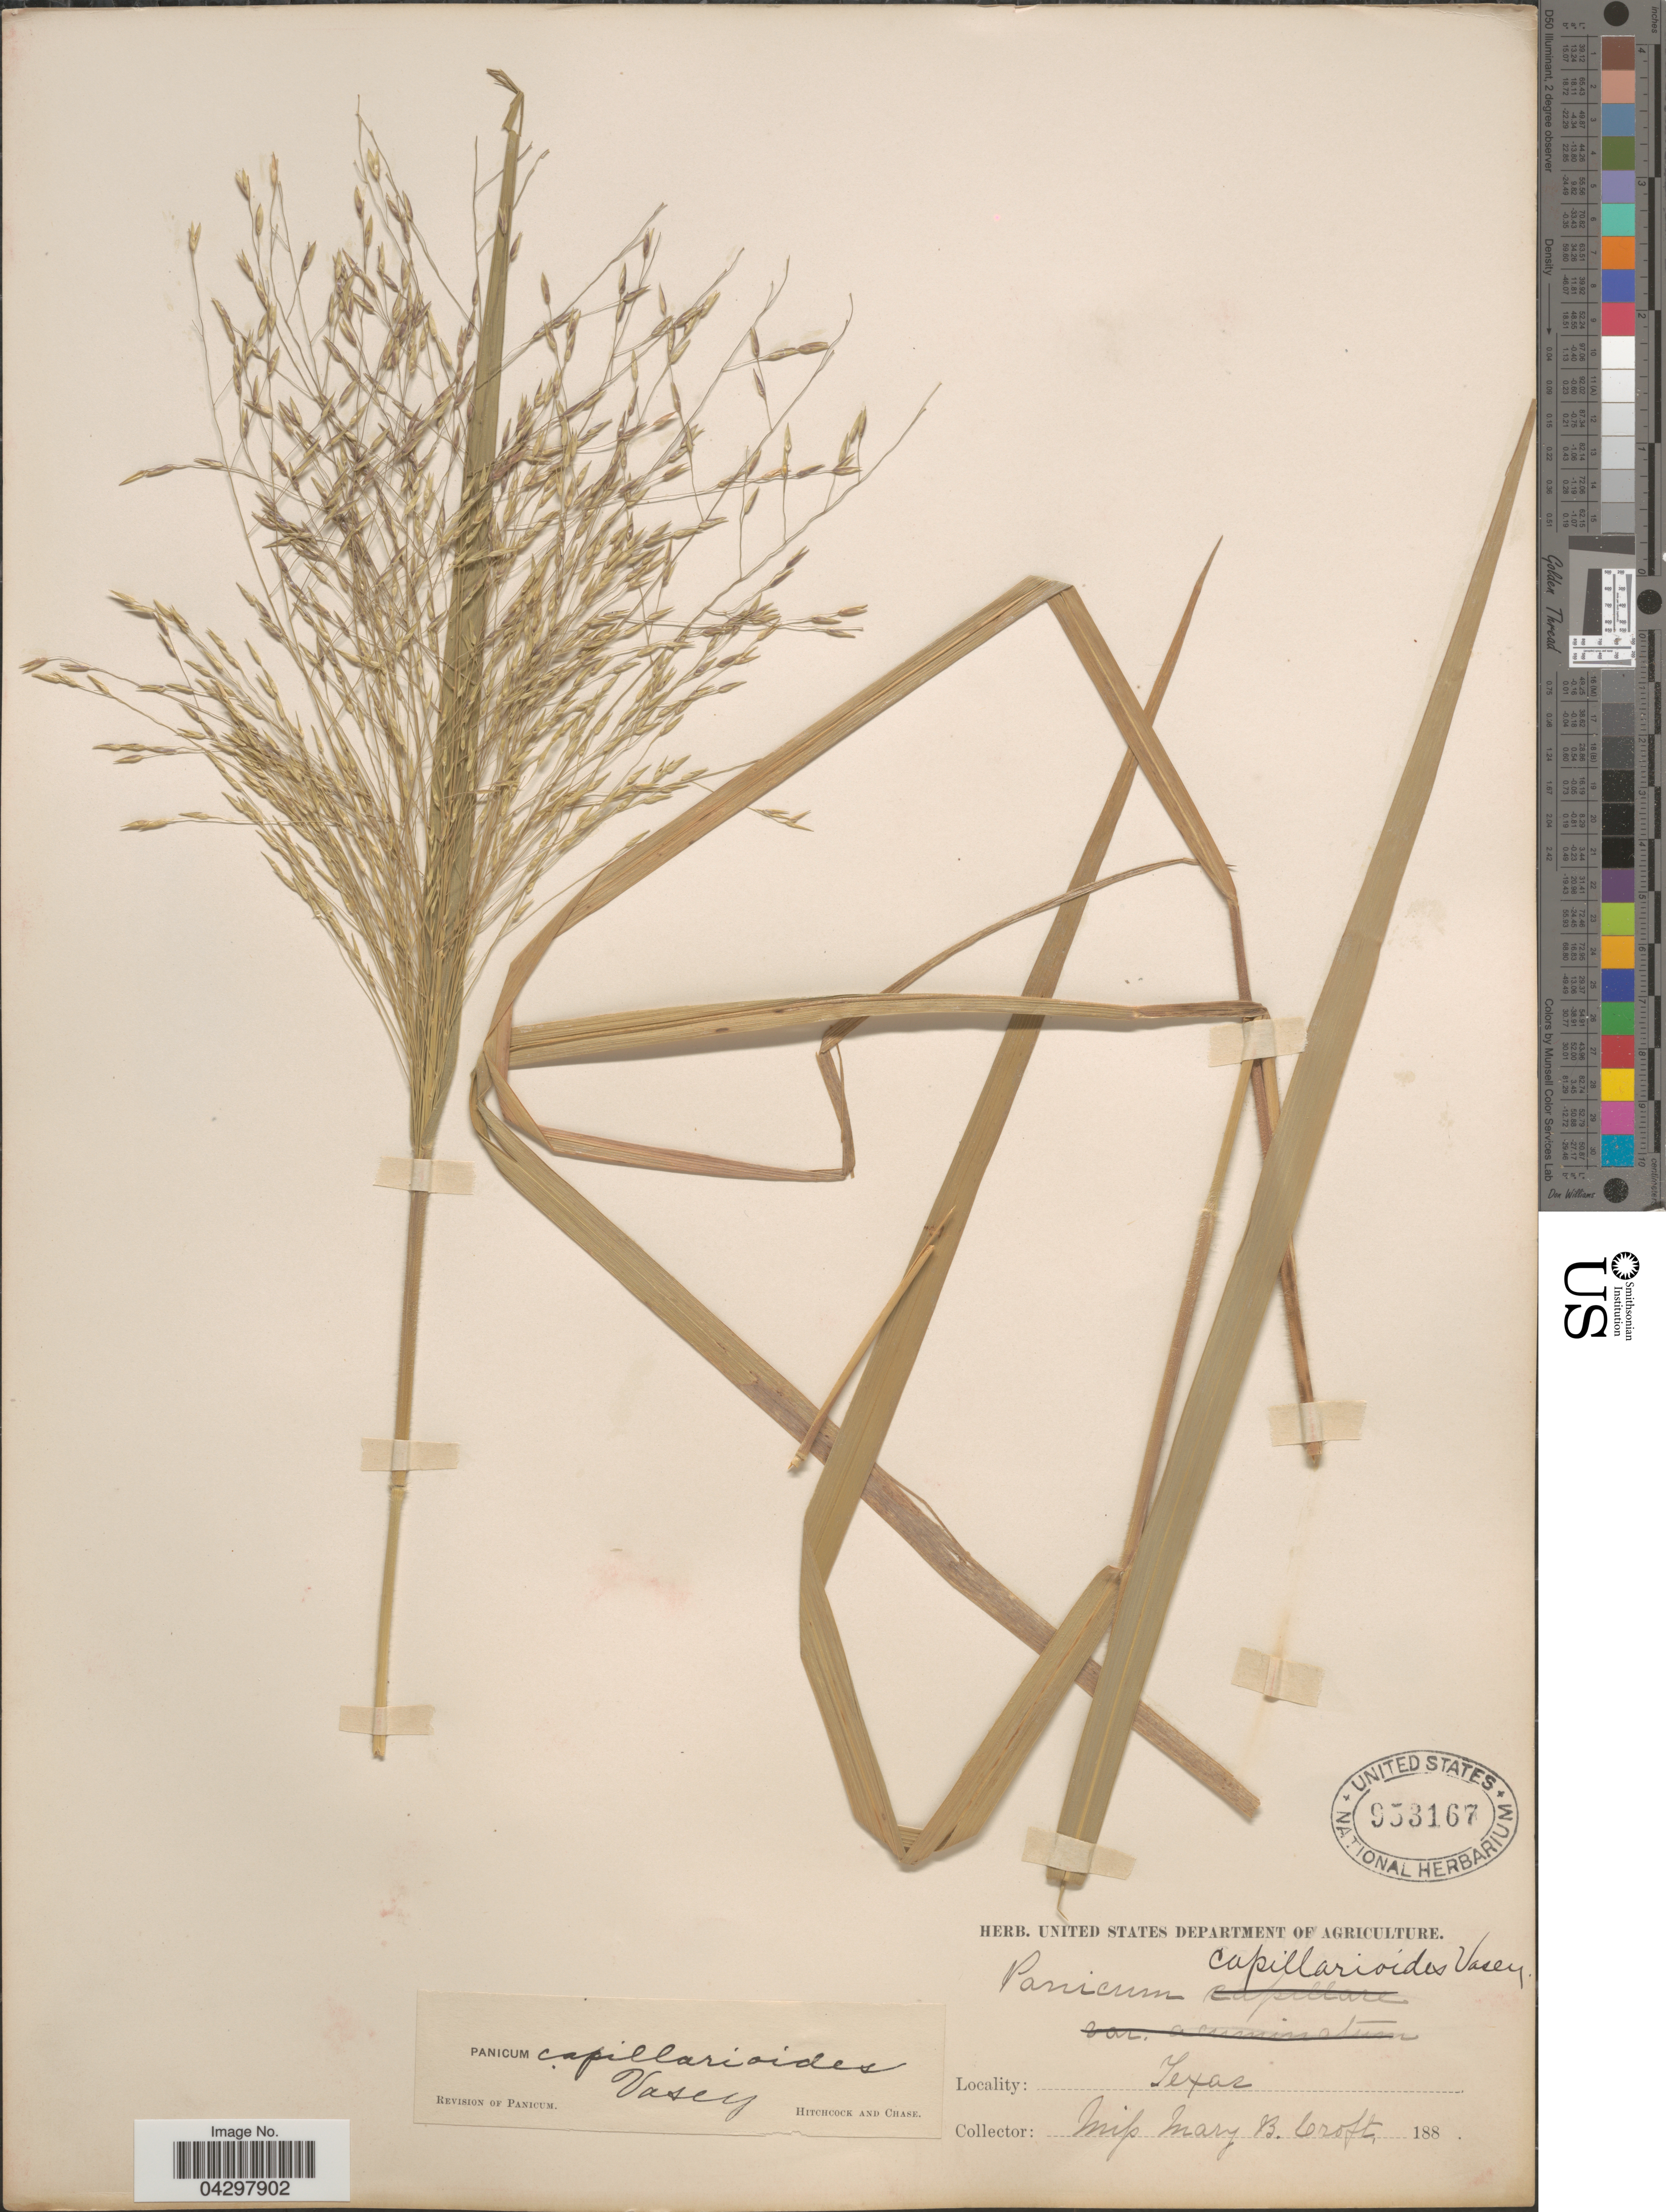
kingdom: Plantae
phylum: Tracheophyta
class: Liliopsida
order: Poales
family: Poaceae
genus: Panicum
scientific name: Panicum capillarioides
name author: Vasey in J.M. Coult.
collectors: M. Croft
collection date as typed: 188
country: United States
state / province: Texas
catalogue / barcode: US 953167